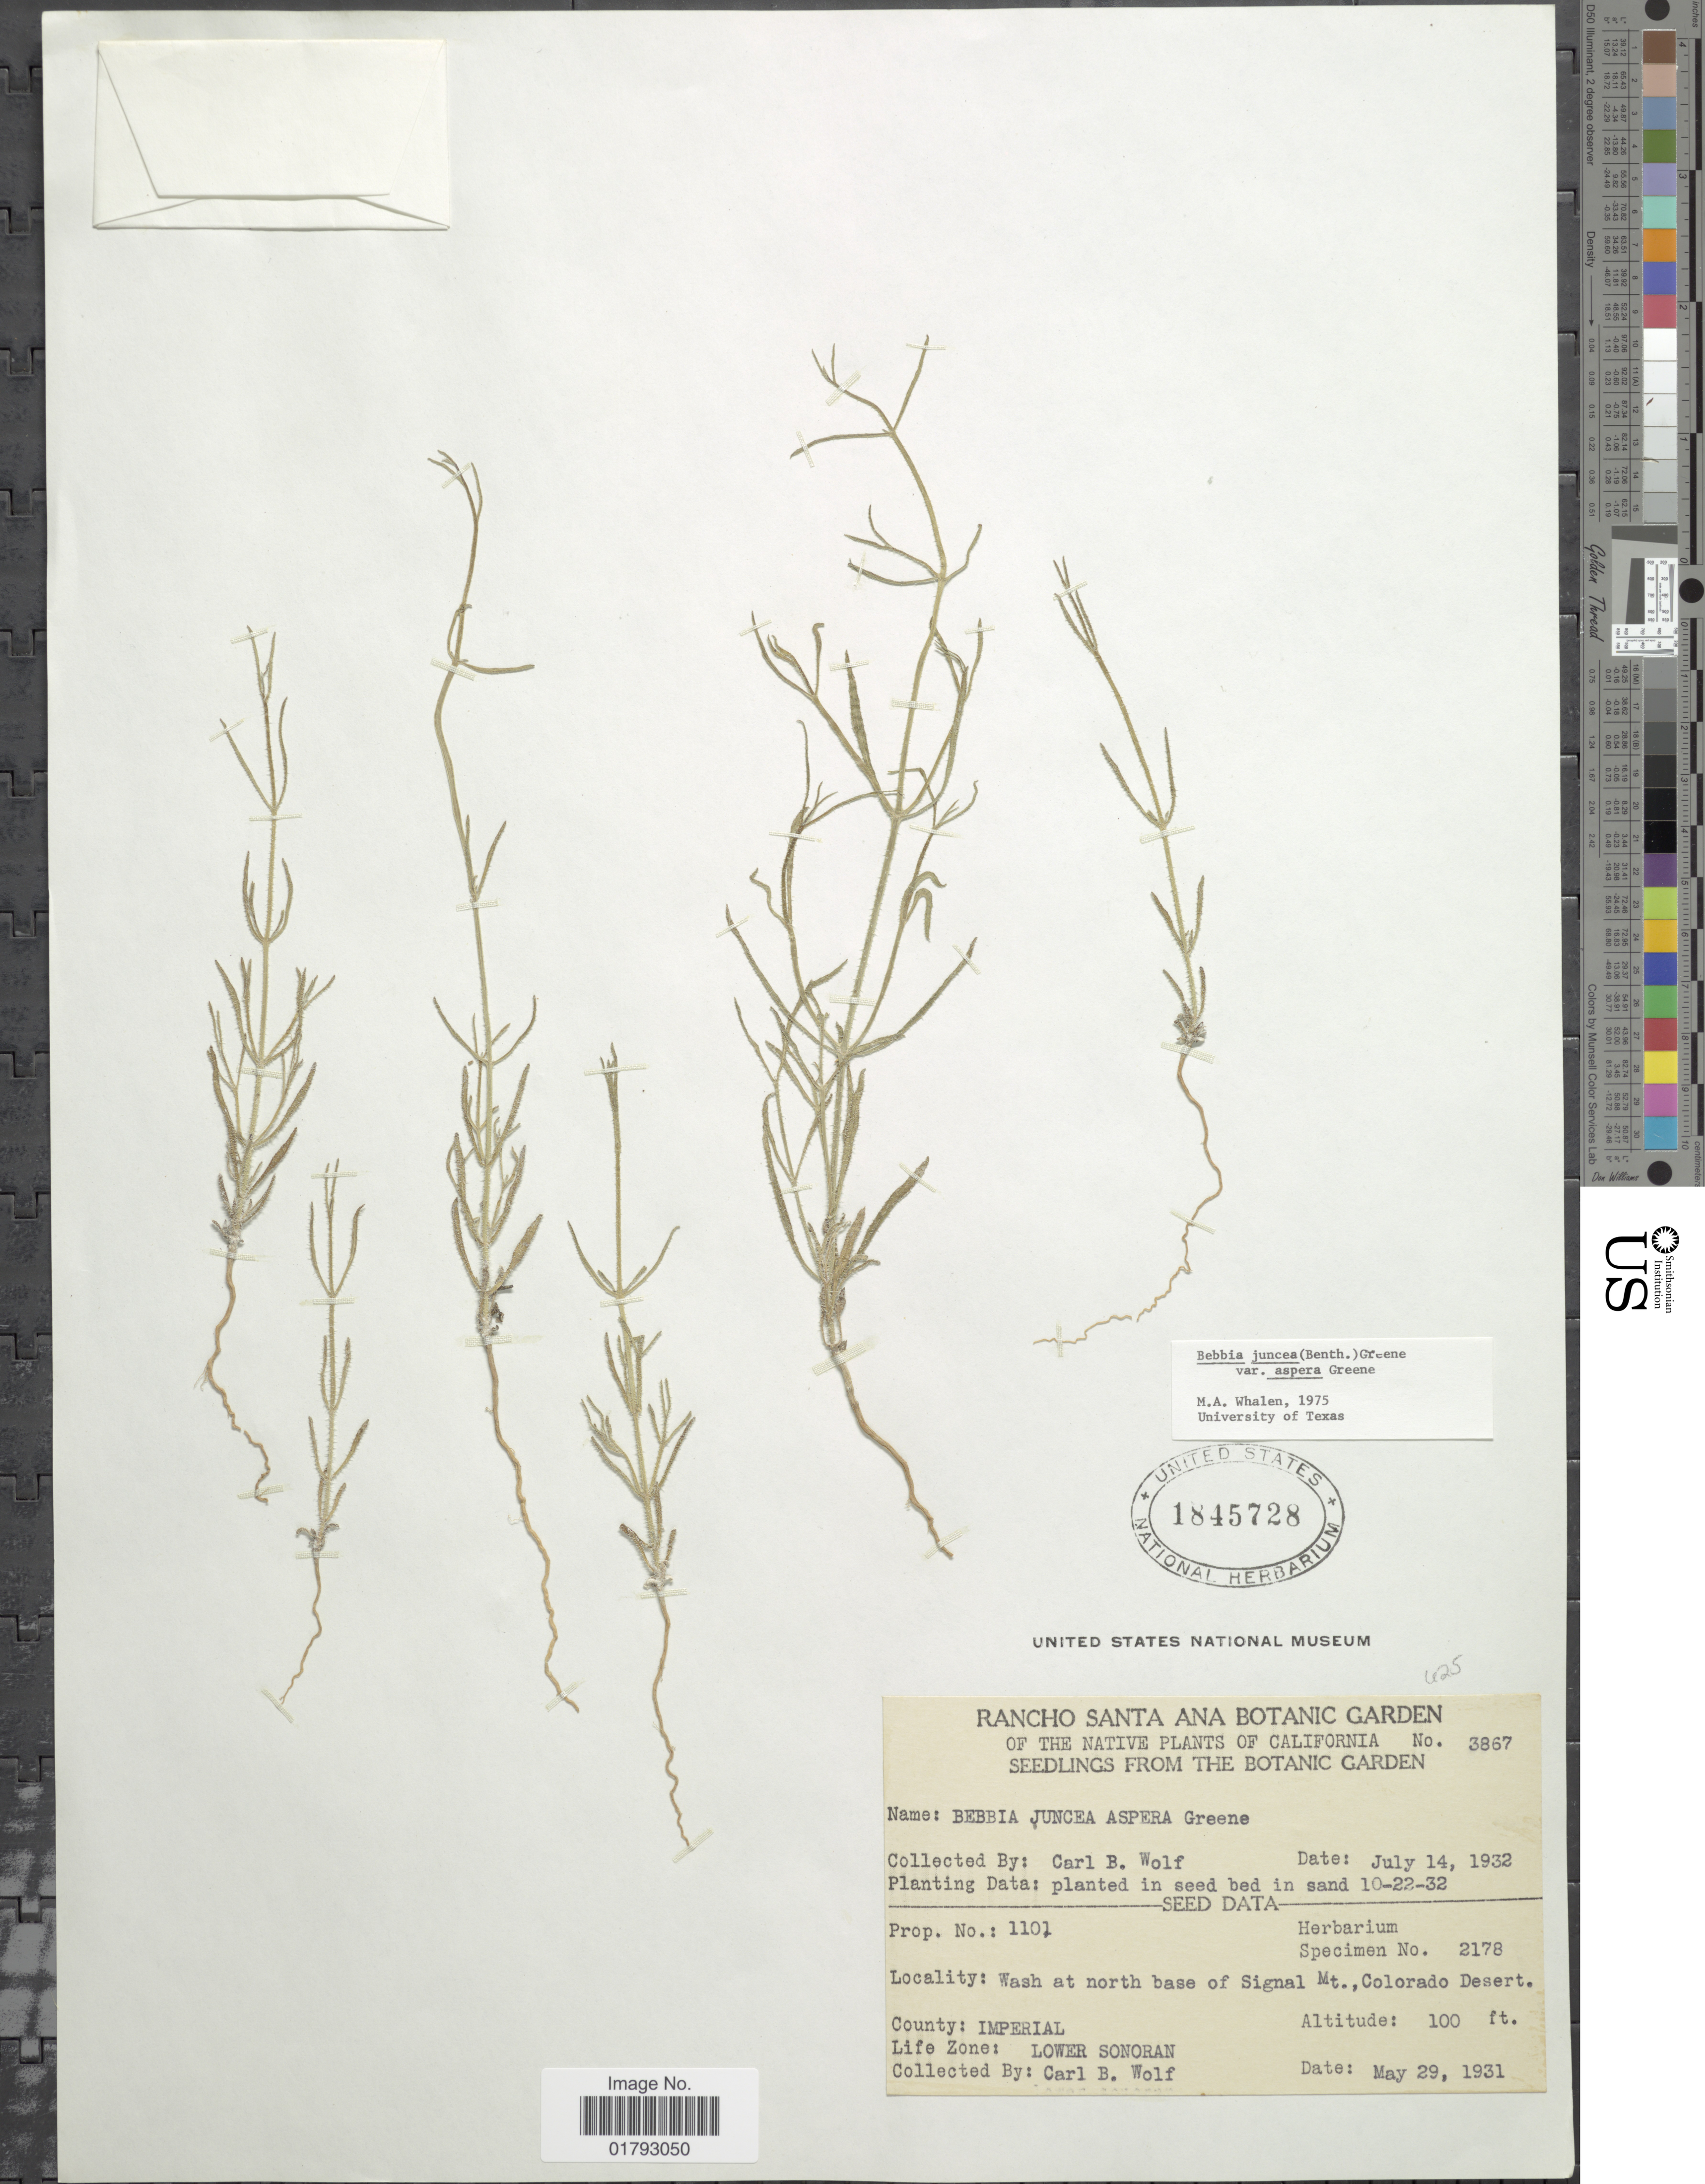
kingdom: Plantae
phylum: Tracheophyta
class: Magnoliopsida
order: Asterales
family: Asteraceae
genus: Bebbia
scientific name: Bebbia juncea var. aspera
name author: Greene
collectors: C. B. Wolf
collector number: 3867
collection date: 1931-05-29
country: United States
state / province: Colorado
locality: Wash at north base of Signal Mt. Colorado Desert. County: Imperial, Life Zone: Lower Sonoran.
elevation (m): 30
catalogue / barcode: US 1845728